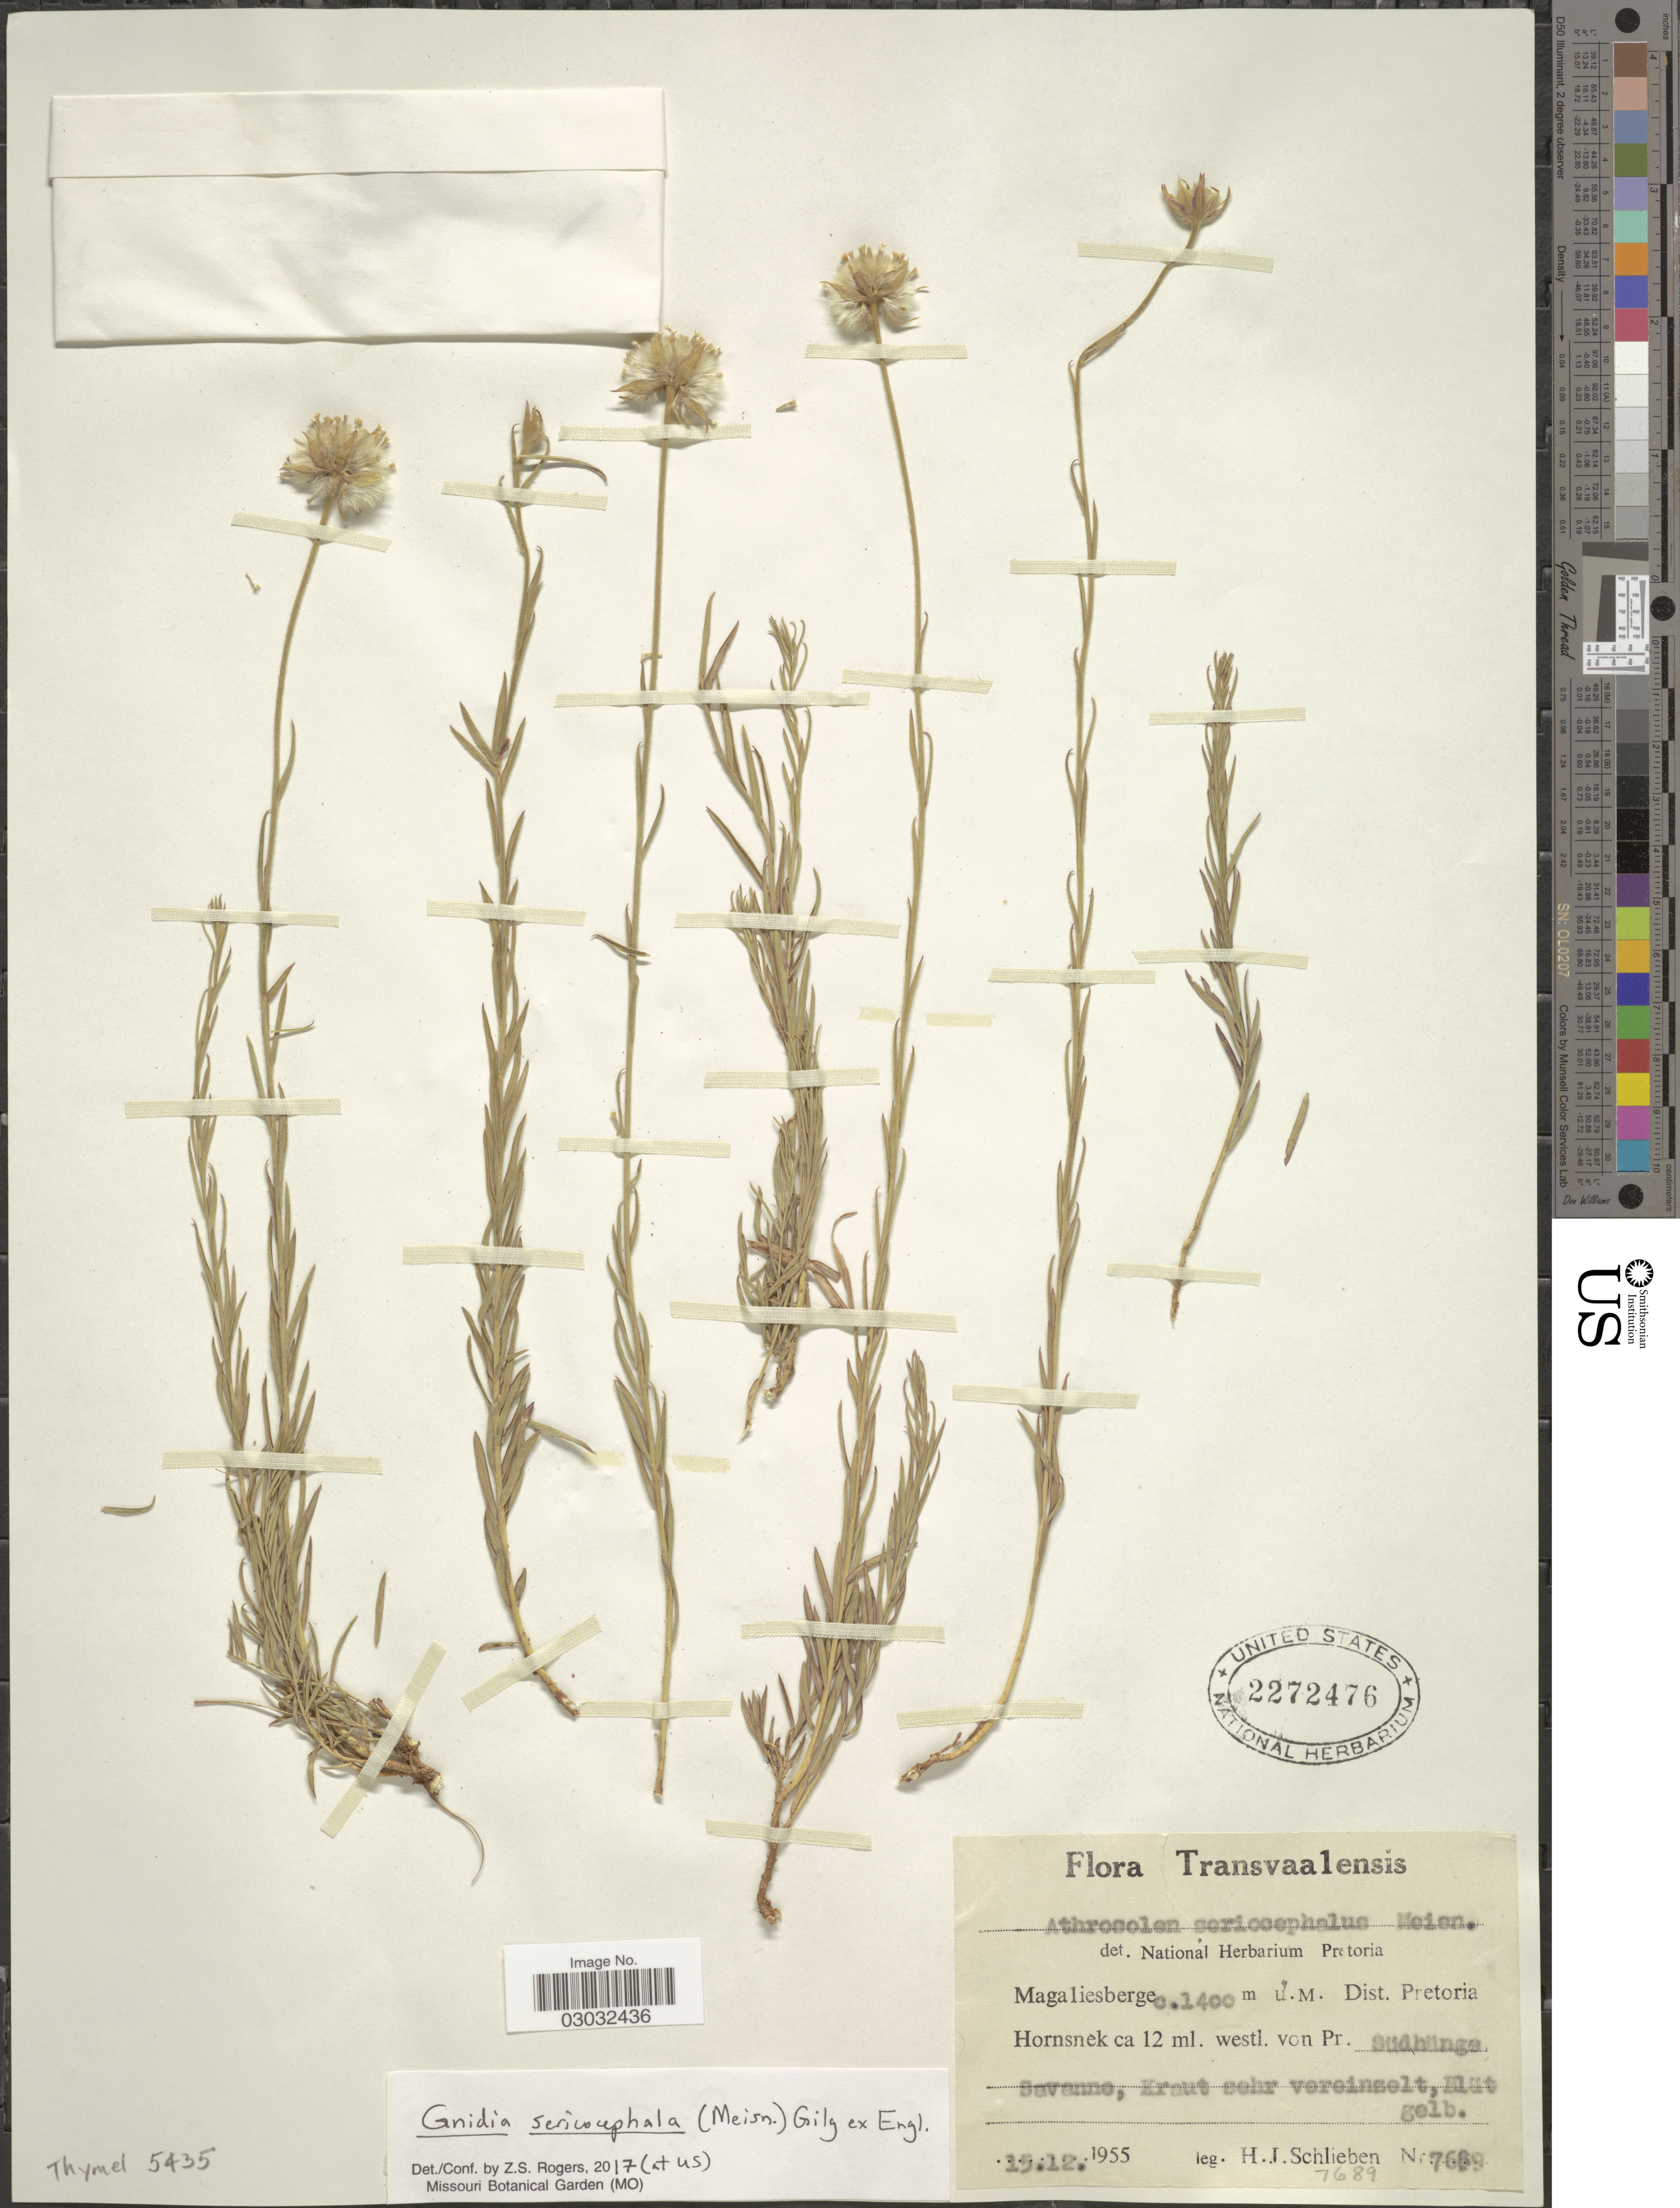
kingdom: Plantae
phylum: Tracheophyta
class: Magnoliopsida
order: Malvales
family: Thymelaeaceae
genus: Lasiosiphon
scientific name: Lasiosiphon sericocephalus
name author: (Meisn.) J.C. Manning & Boatwr.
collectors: H. J. Schlieben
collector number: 7689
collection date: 1955-12-15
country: South Africa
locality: Transvaalensis. Magaliesberge Dist. Pretoria Hornsnek ca 12 ml. westl. von Pr. Südhünge.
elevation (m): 1400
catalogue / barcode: US 2272476